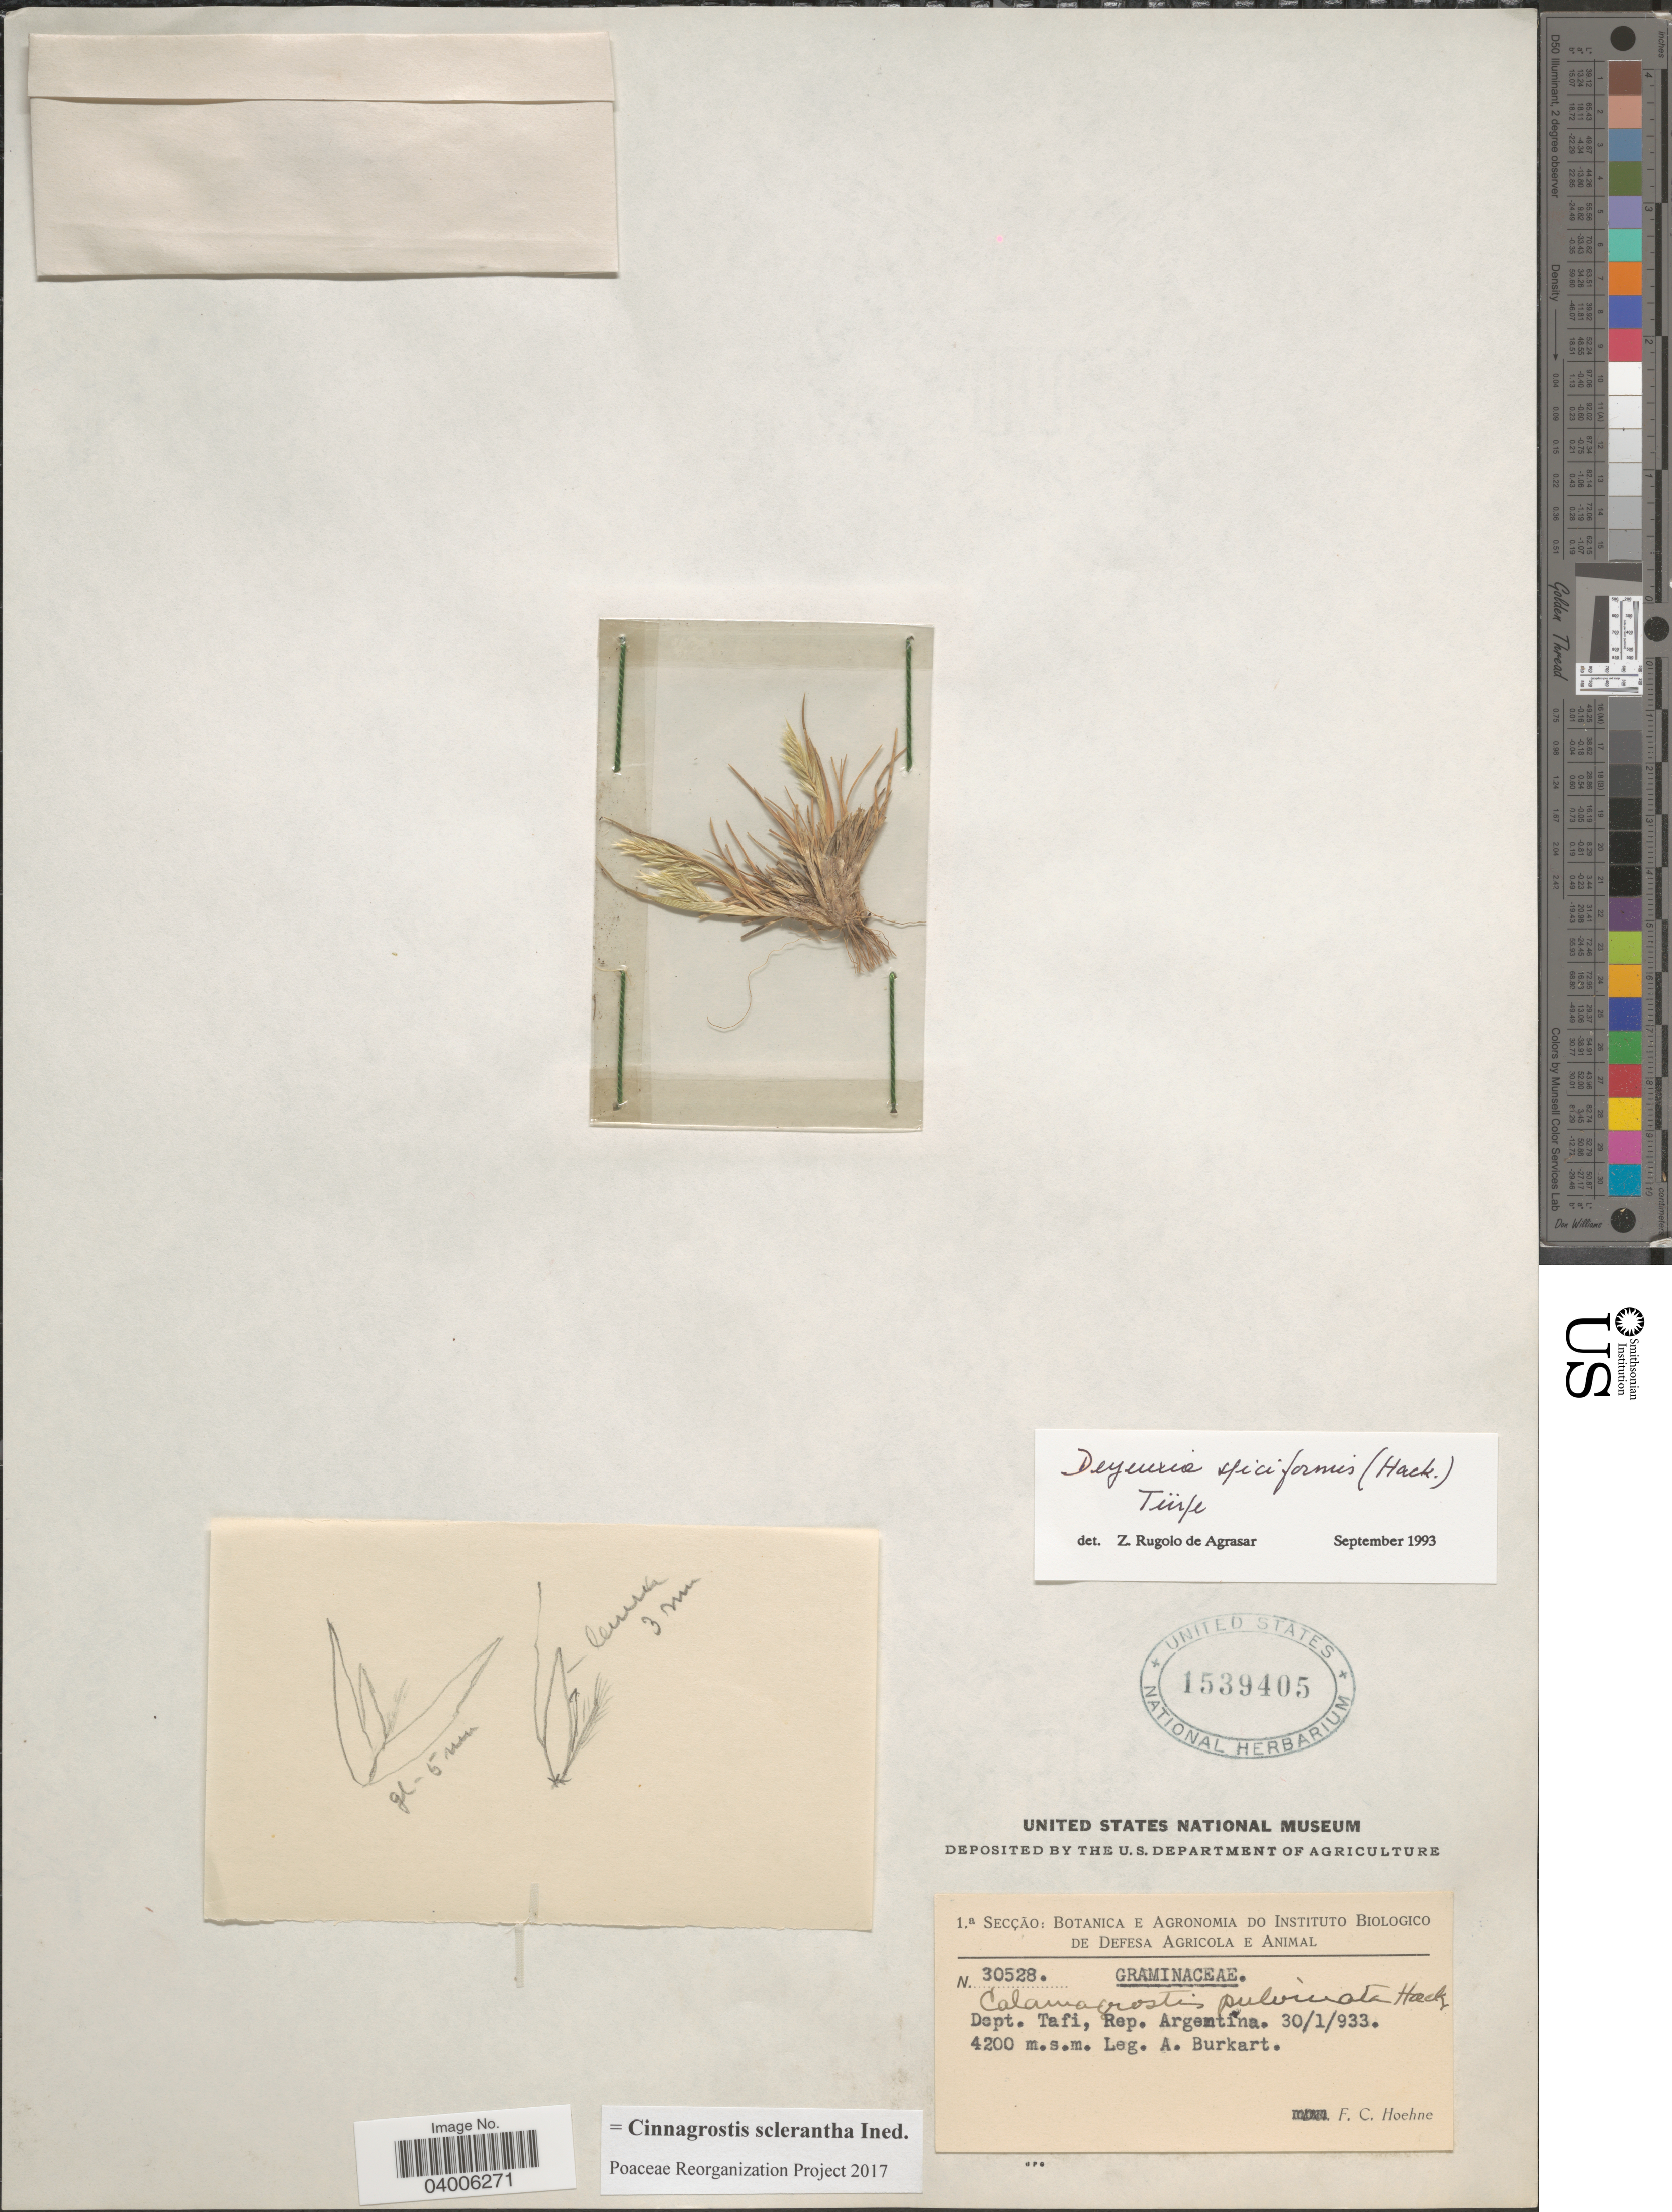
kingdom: Plantae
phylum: Tracheophyta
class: Liliopsida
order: Poales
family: Poaceae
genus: Cinnagrostis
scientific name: Cinnagrostis sclerantha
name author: (Hack.) P.M. Peterson et al.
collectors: A. E. Burkart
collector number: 30528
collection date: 1933-01-30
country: Argentina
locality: Dept. Tafi, Rep. Argentina.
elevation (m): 4200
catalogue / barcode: US 1539405